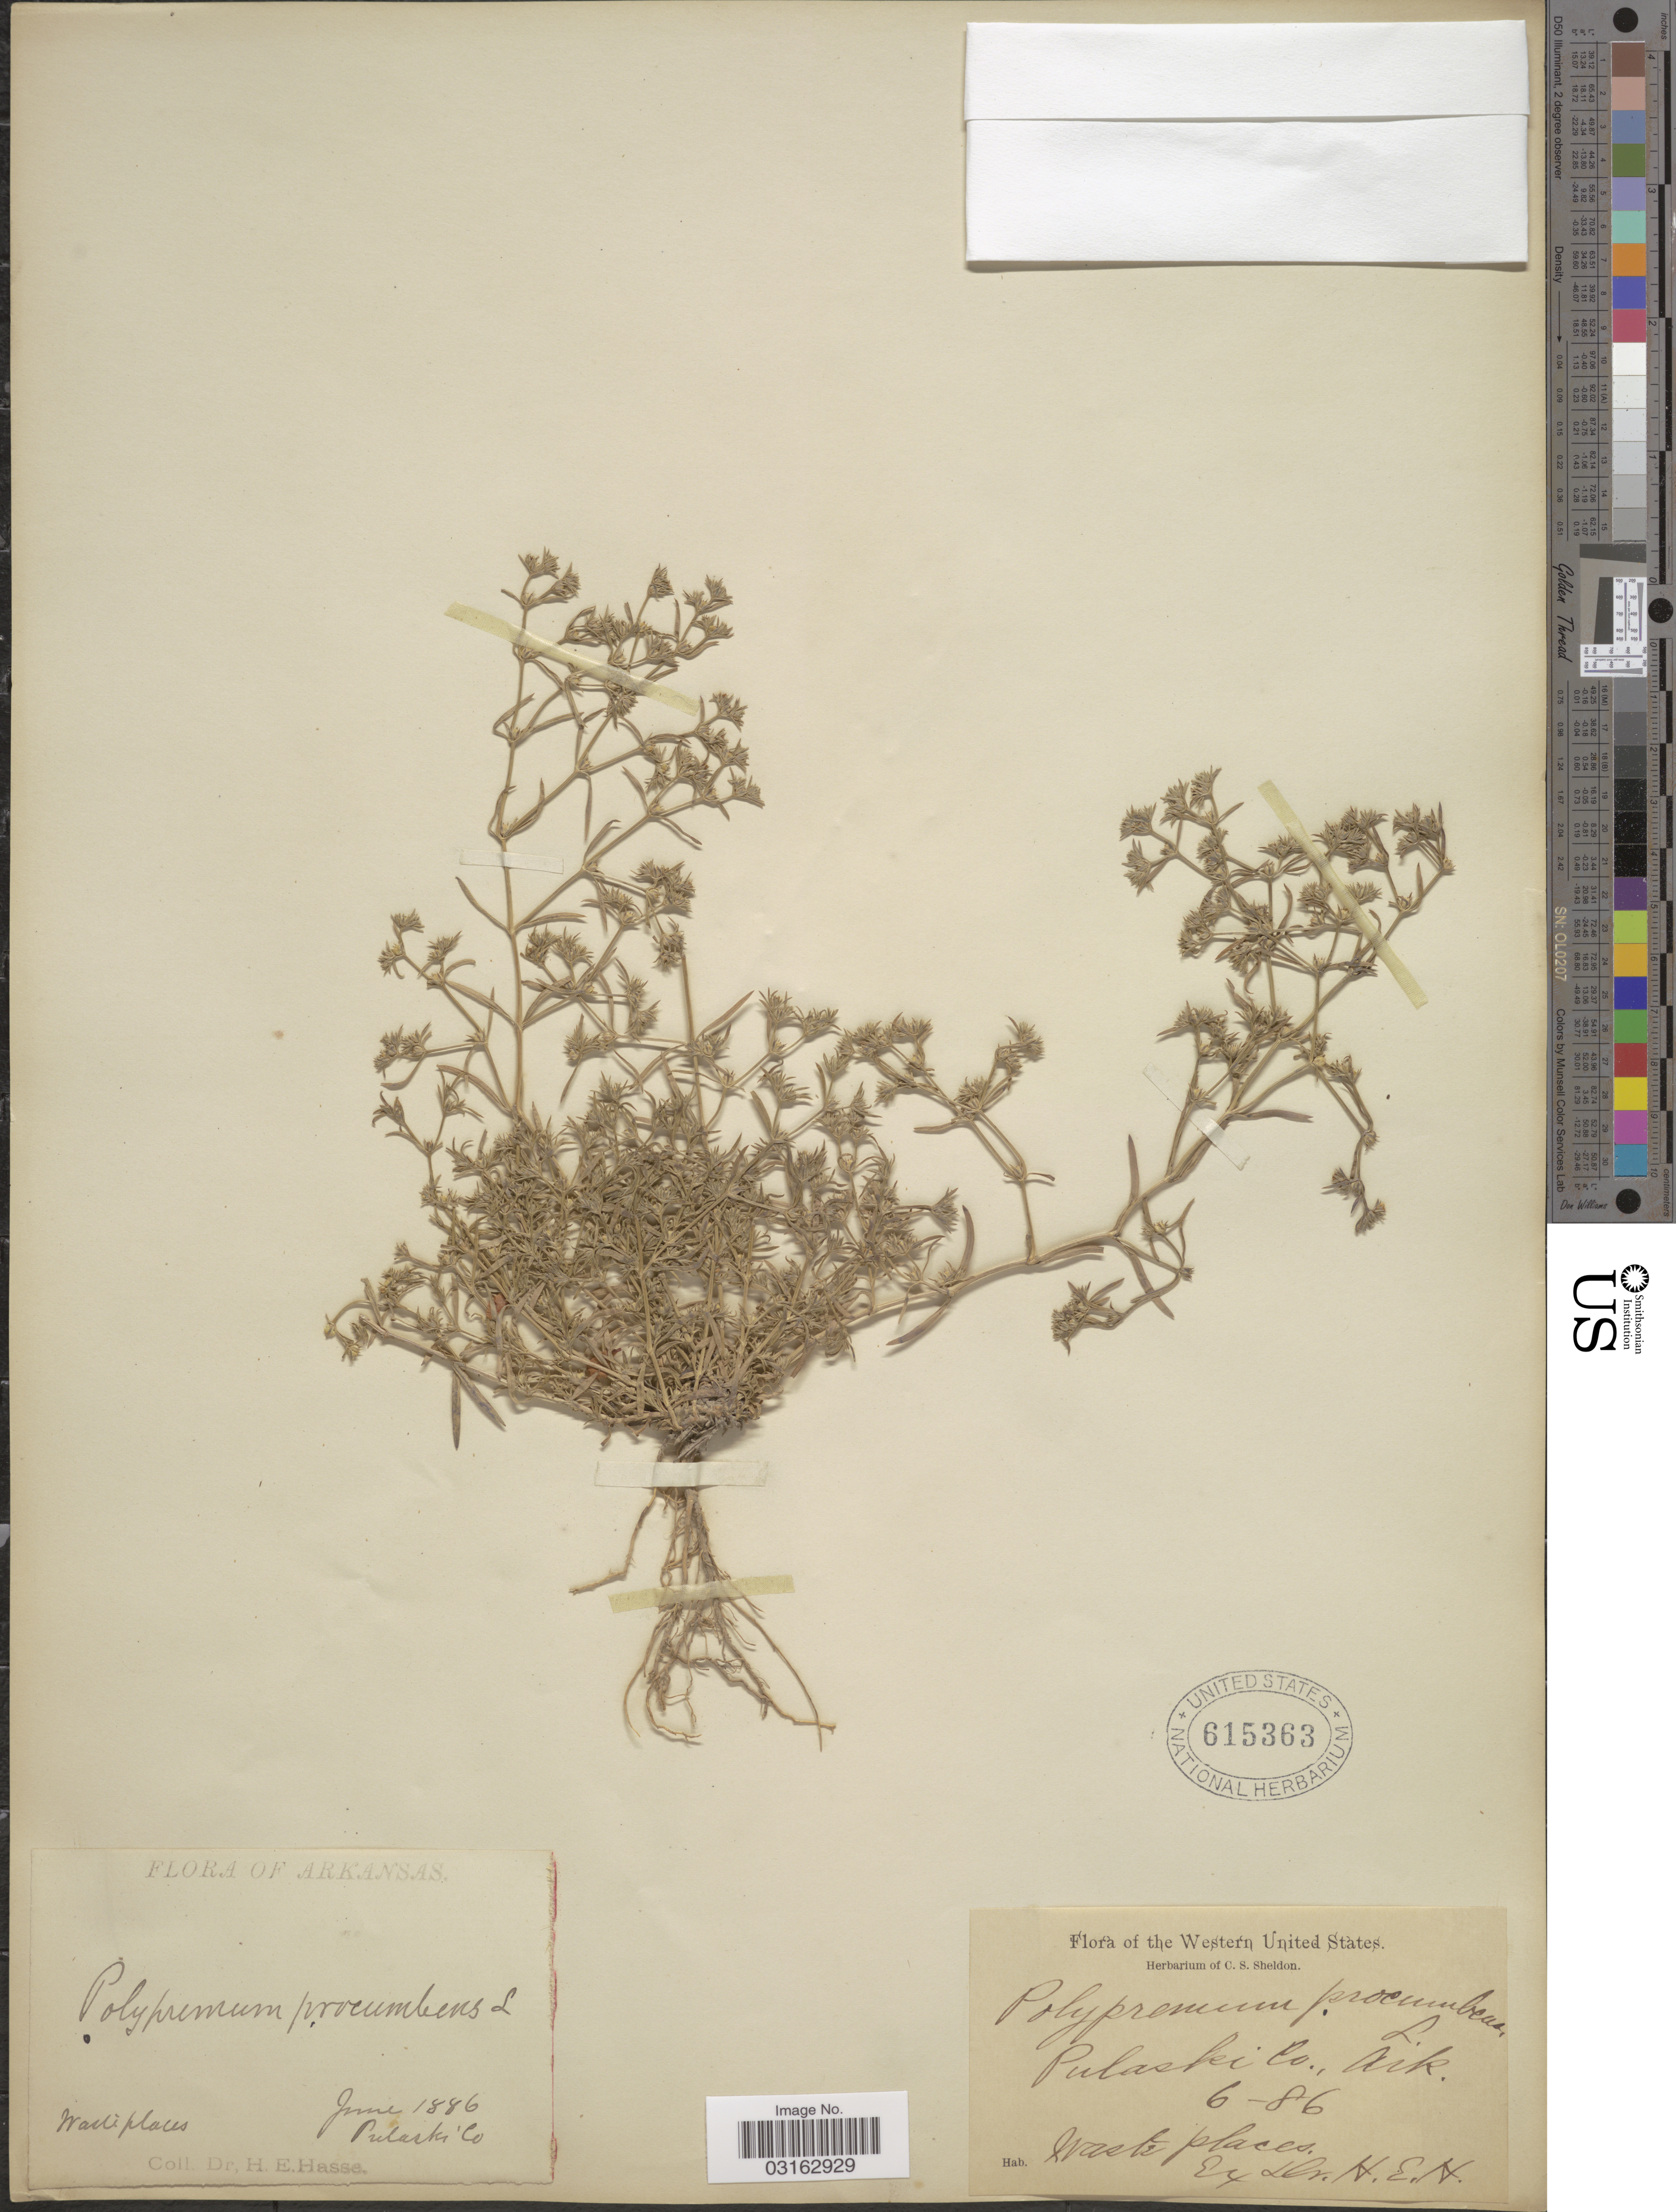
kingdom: Plantae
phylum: Tracheophyta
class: Magnoliopsida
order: Lamiales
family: Tetrachondraceae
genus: Polypremum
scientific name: Polypremum procumbens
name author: L.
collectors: H. E. Hasse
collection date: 1886-06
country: United States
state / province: Arkansas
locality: Western United States, Pulaski Co.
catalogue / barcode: US 615363